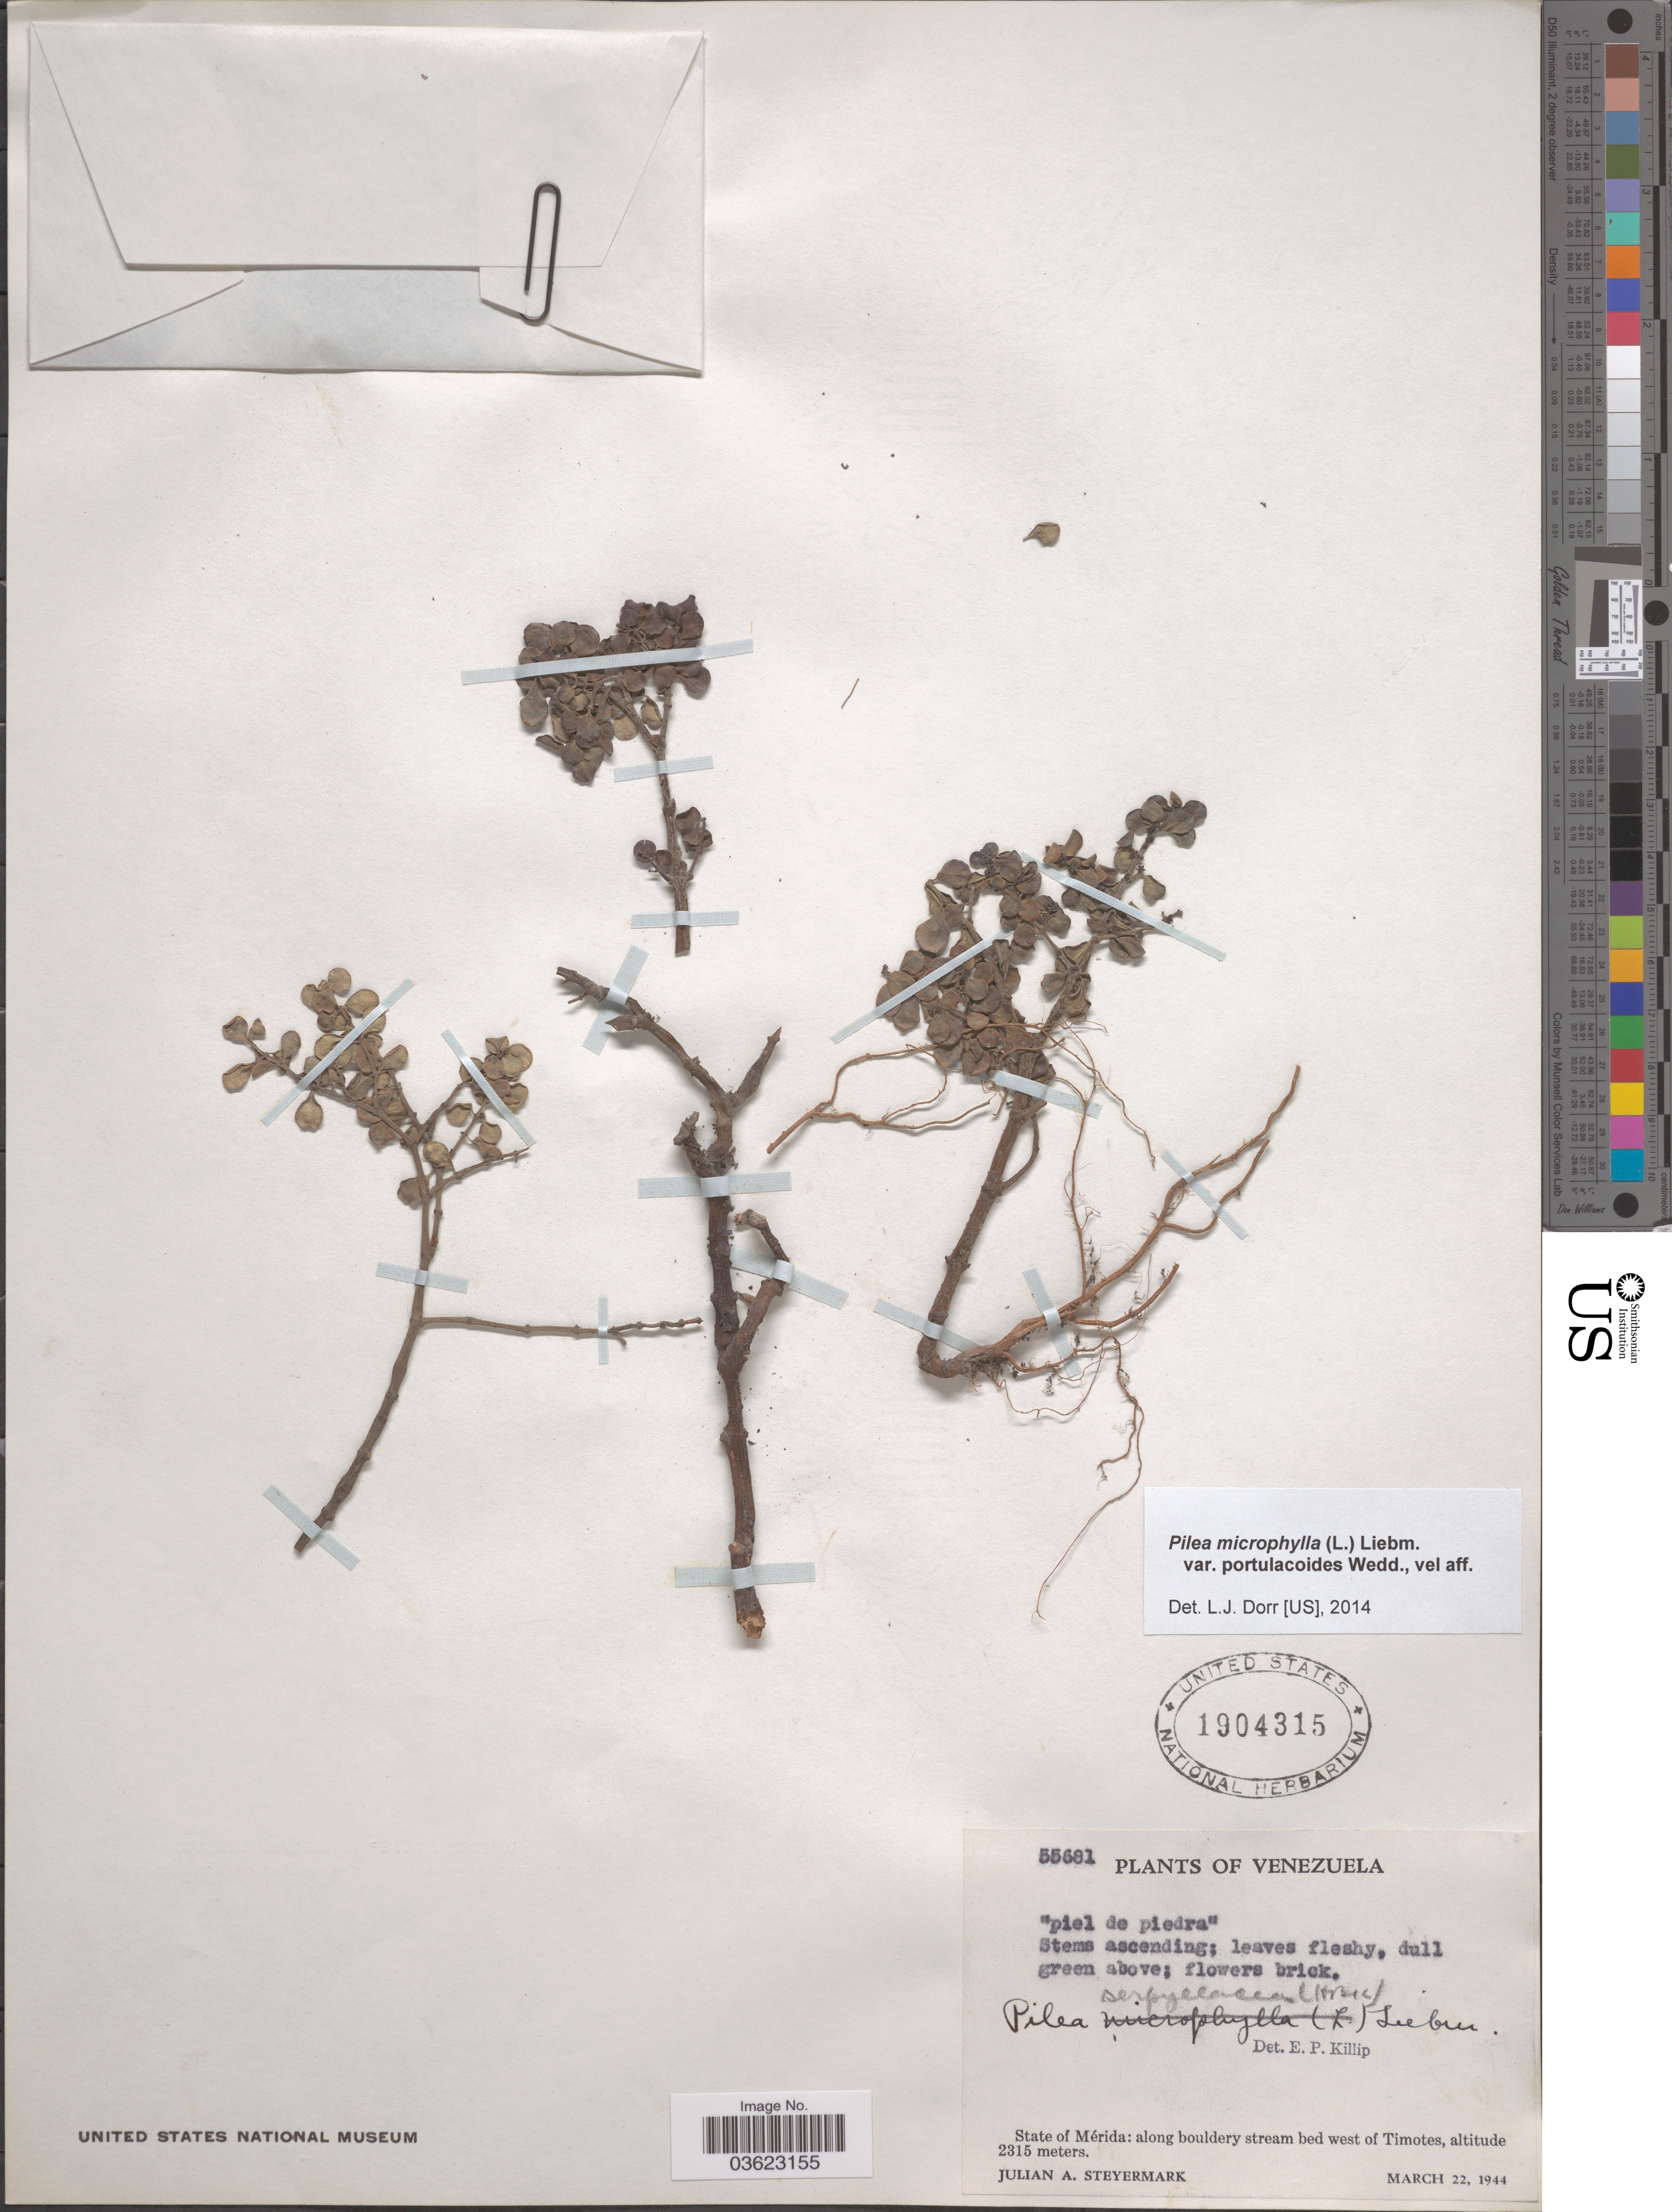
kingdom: Plantae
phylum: Tracheophyta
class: Magnoliopsida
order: Rosales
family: Urticaceae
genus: Pilea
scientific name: Pilea microphylla var. portulacoides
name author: Wedd.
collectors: J. Steyermark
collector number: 55681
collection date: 1944-03-22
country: Venezuela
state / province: Merida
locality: Along bouldery stream bed west of Timotes.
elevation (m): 2315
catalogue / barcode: US 1904315